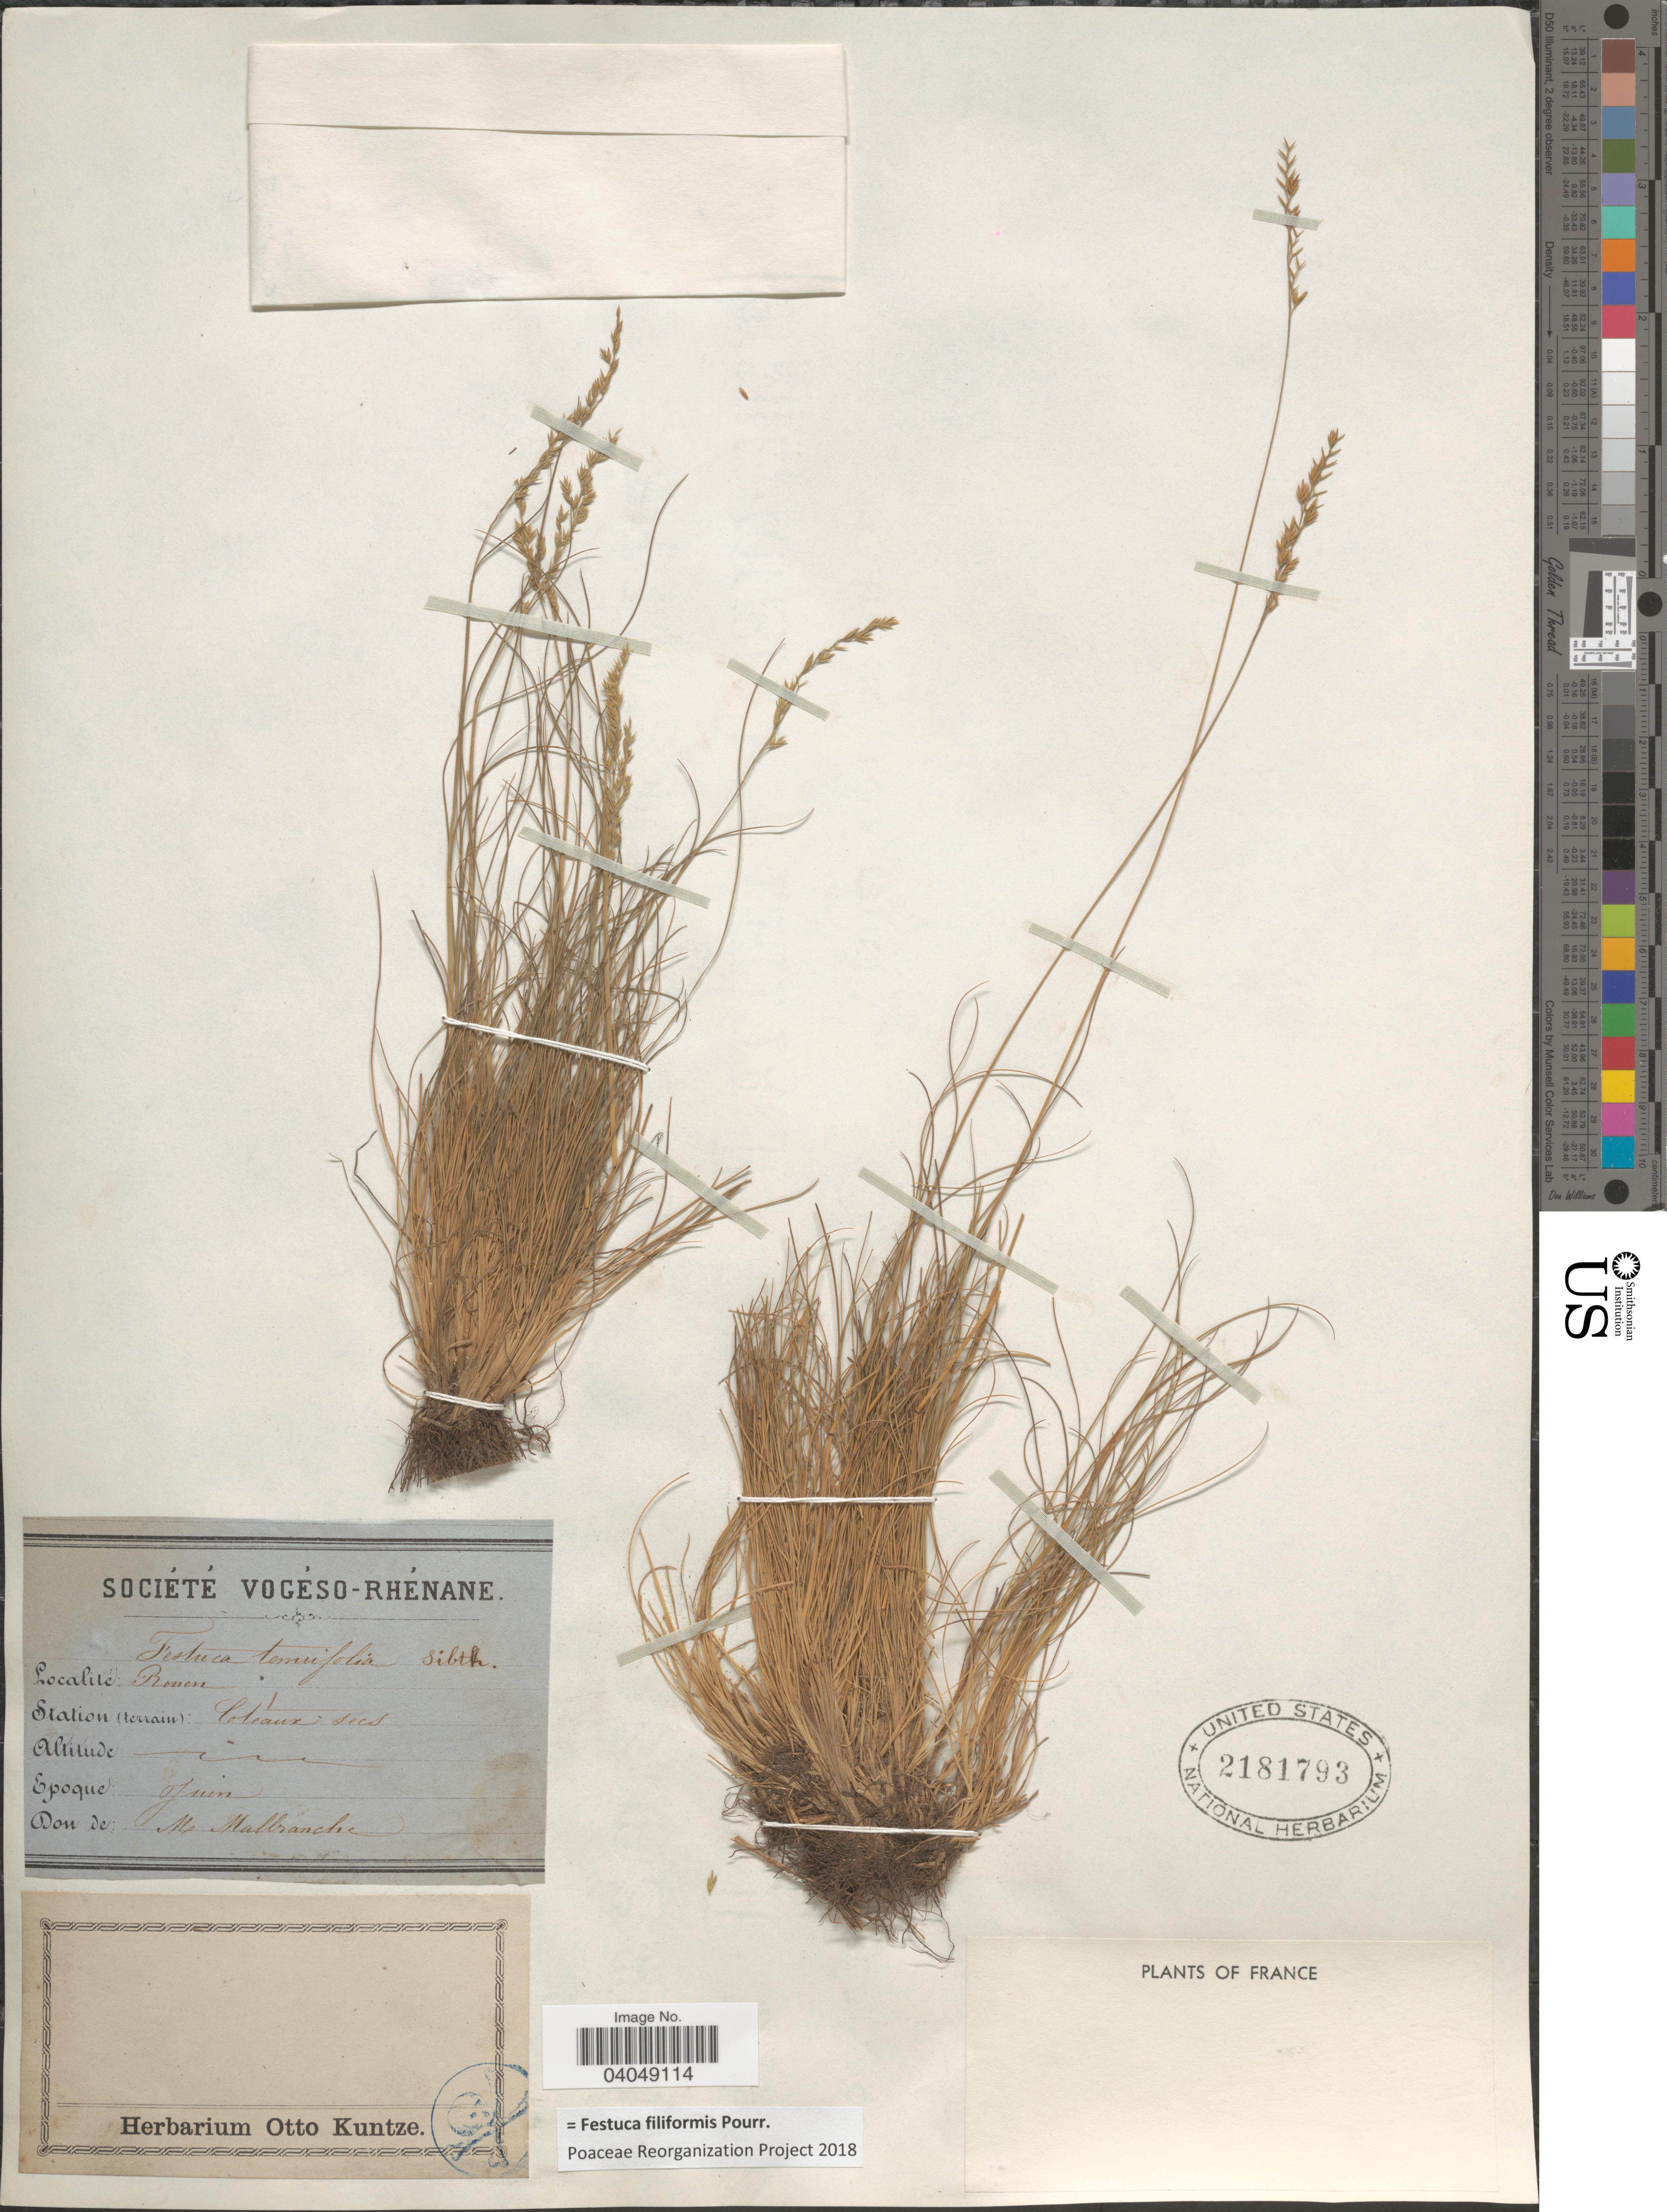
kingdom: Plantae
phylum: Tracheophyta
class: Liliopsida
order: Poales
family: Poaceae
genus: Festuca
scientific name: Festuca filiformis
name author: Pourr.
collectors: M. Malbranche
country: France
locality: Rouen.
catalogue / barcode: US 2181793